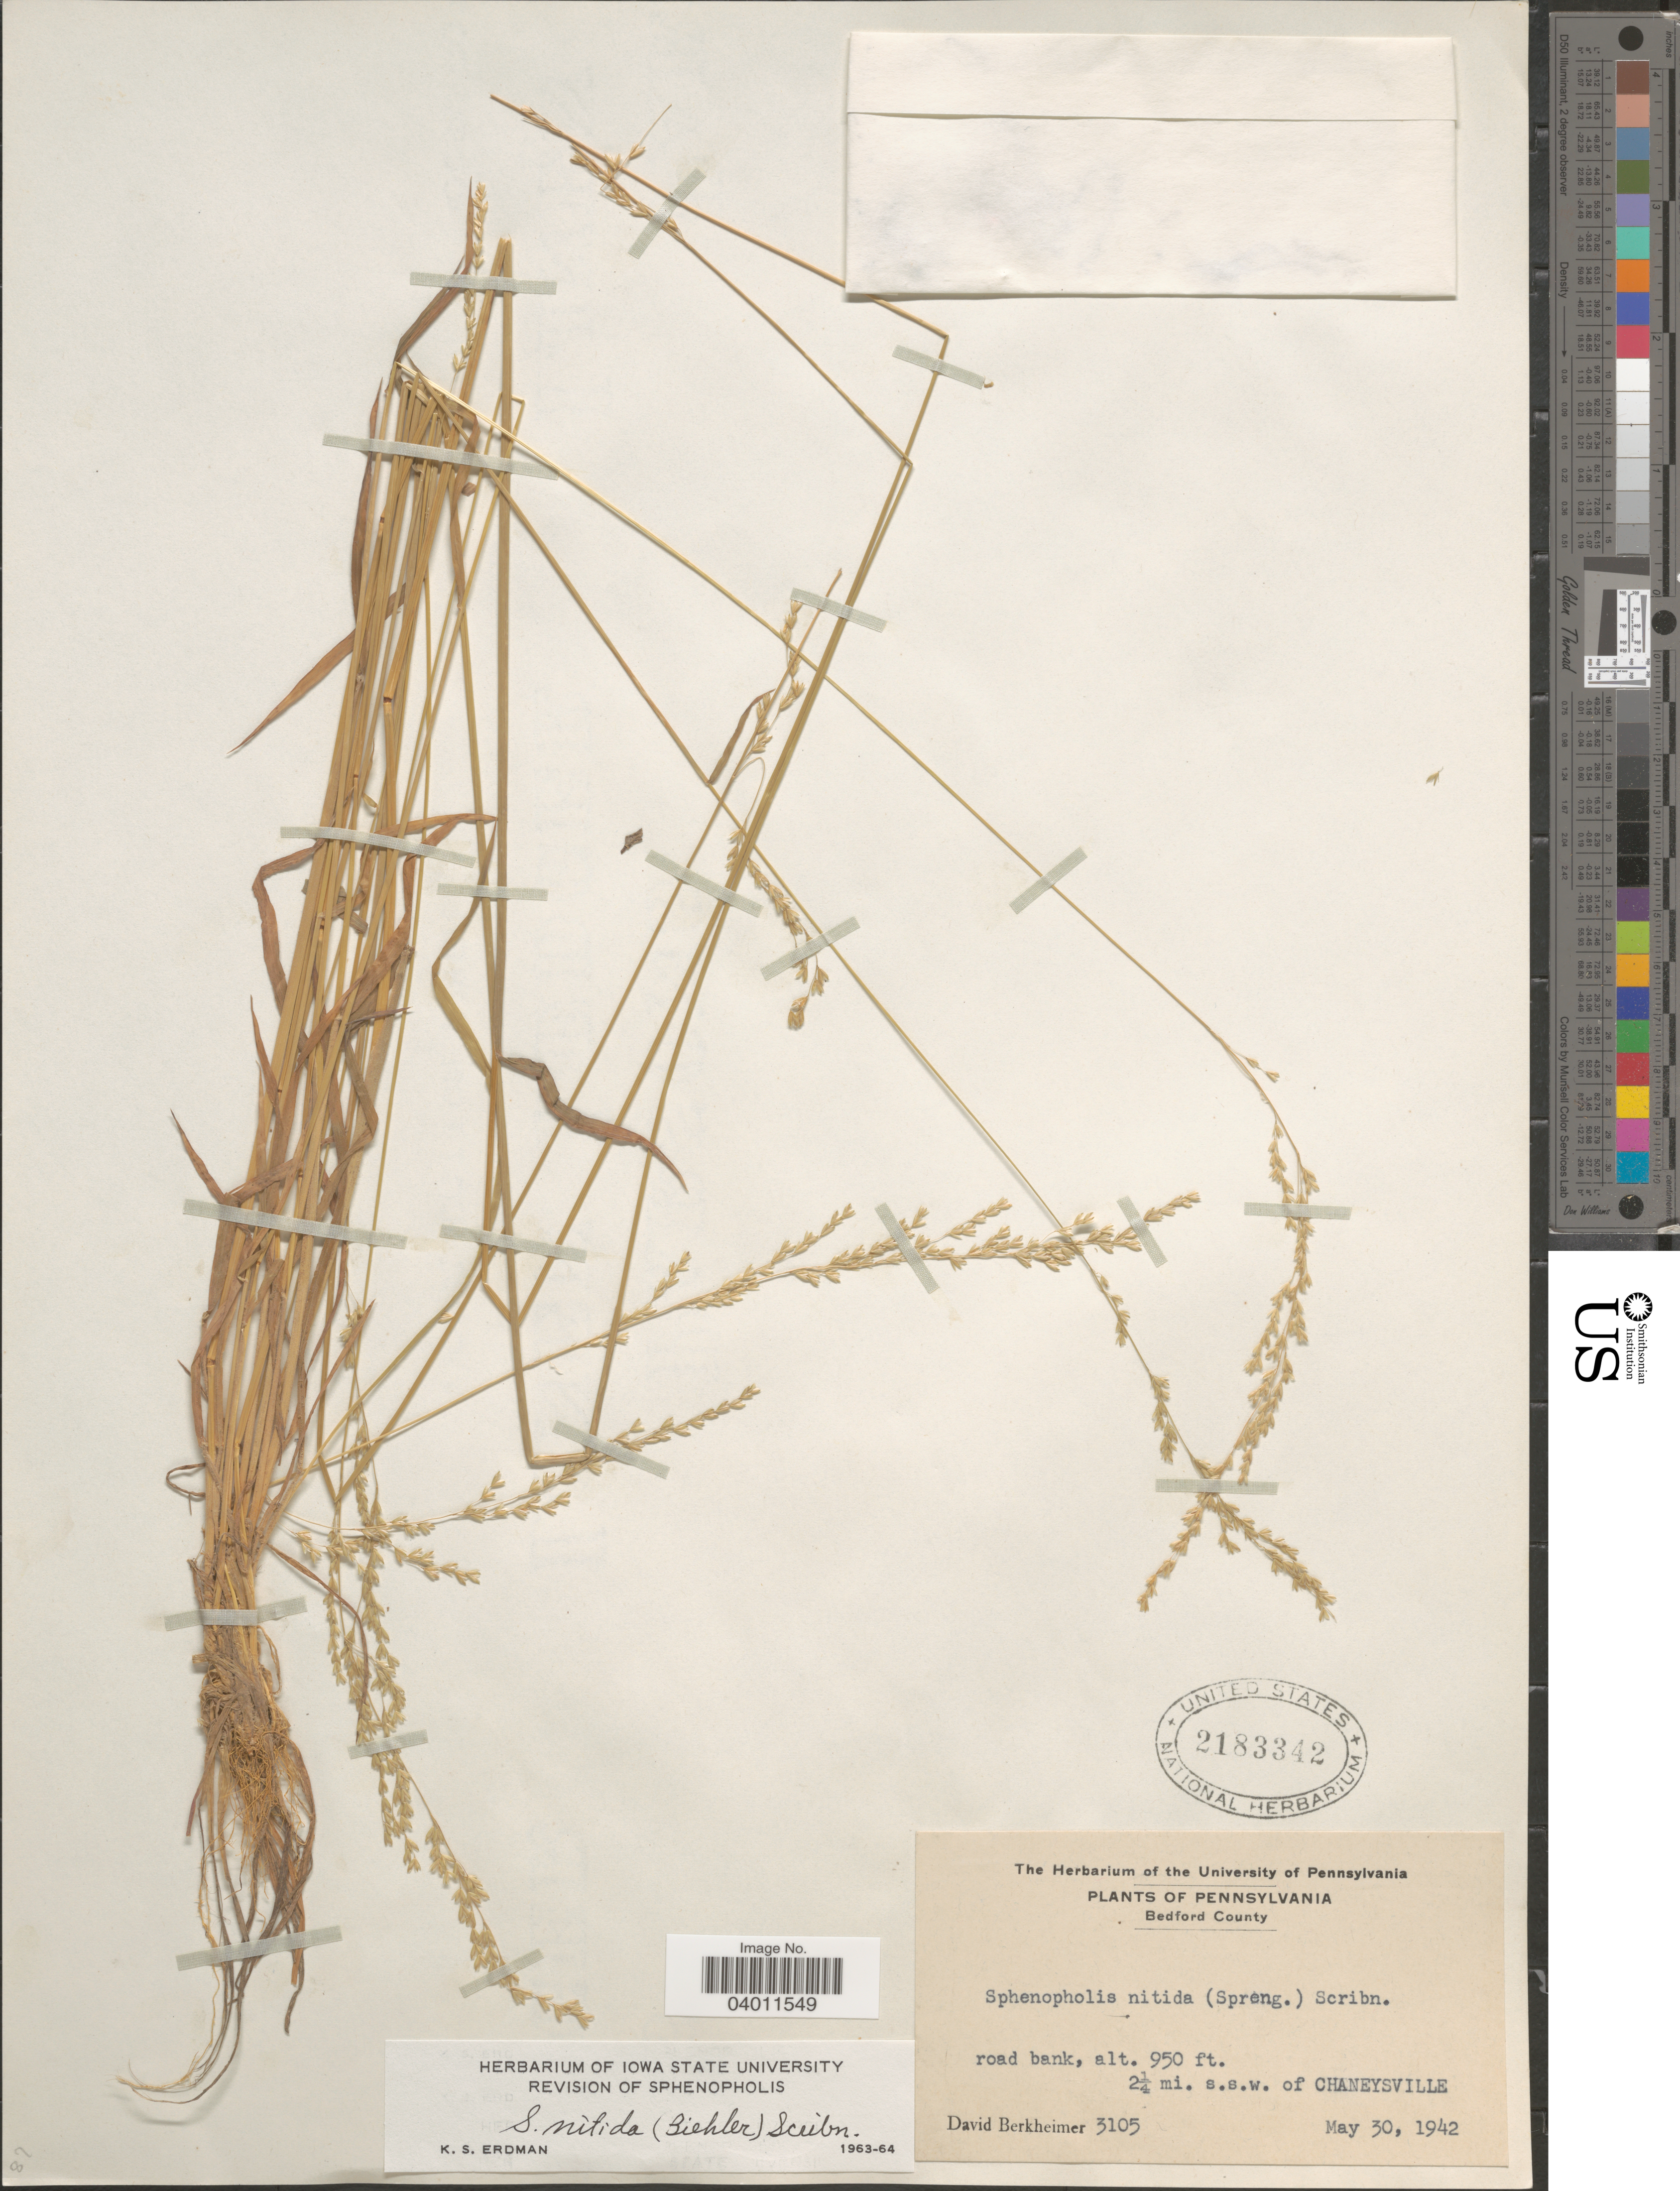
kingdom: Plantae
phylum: Tracheophyta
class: Liliopsida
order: Poales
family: Poaceae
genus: Sphenopholis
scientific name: Sphenopholis nitida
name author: (Biehler) Scribn.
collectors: D. Berkheimer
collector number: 3105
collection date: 1942-05-30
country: United States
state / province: Pennsylvania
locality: Bedford County. Road bank. 2¼ mi. s.s.w. of Chaneysville.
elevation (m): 290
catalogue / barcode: US 2183342